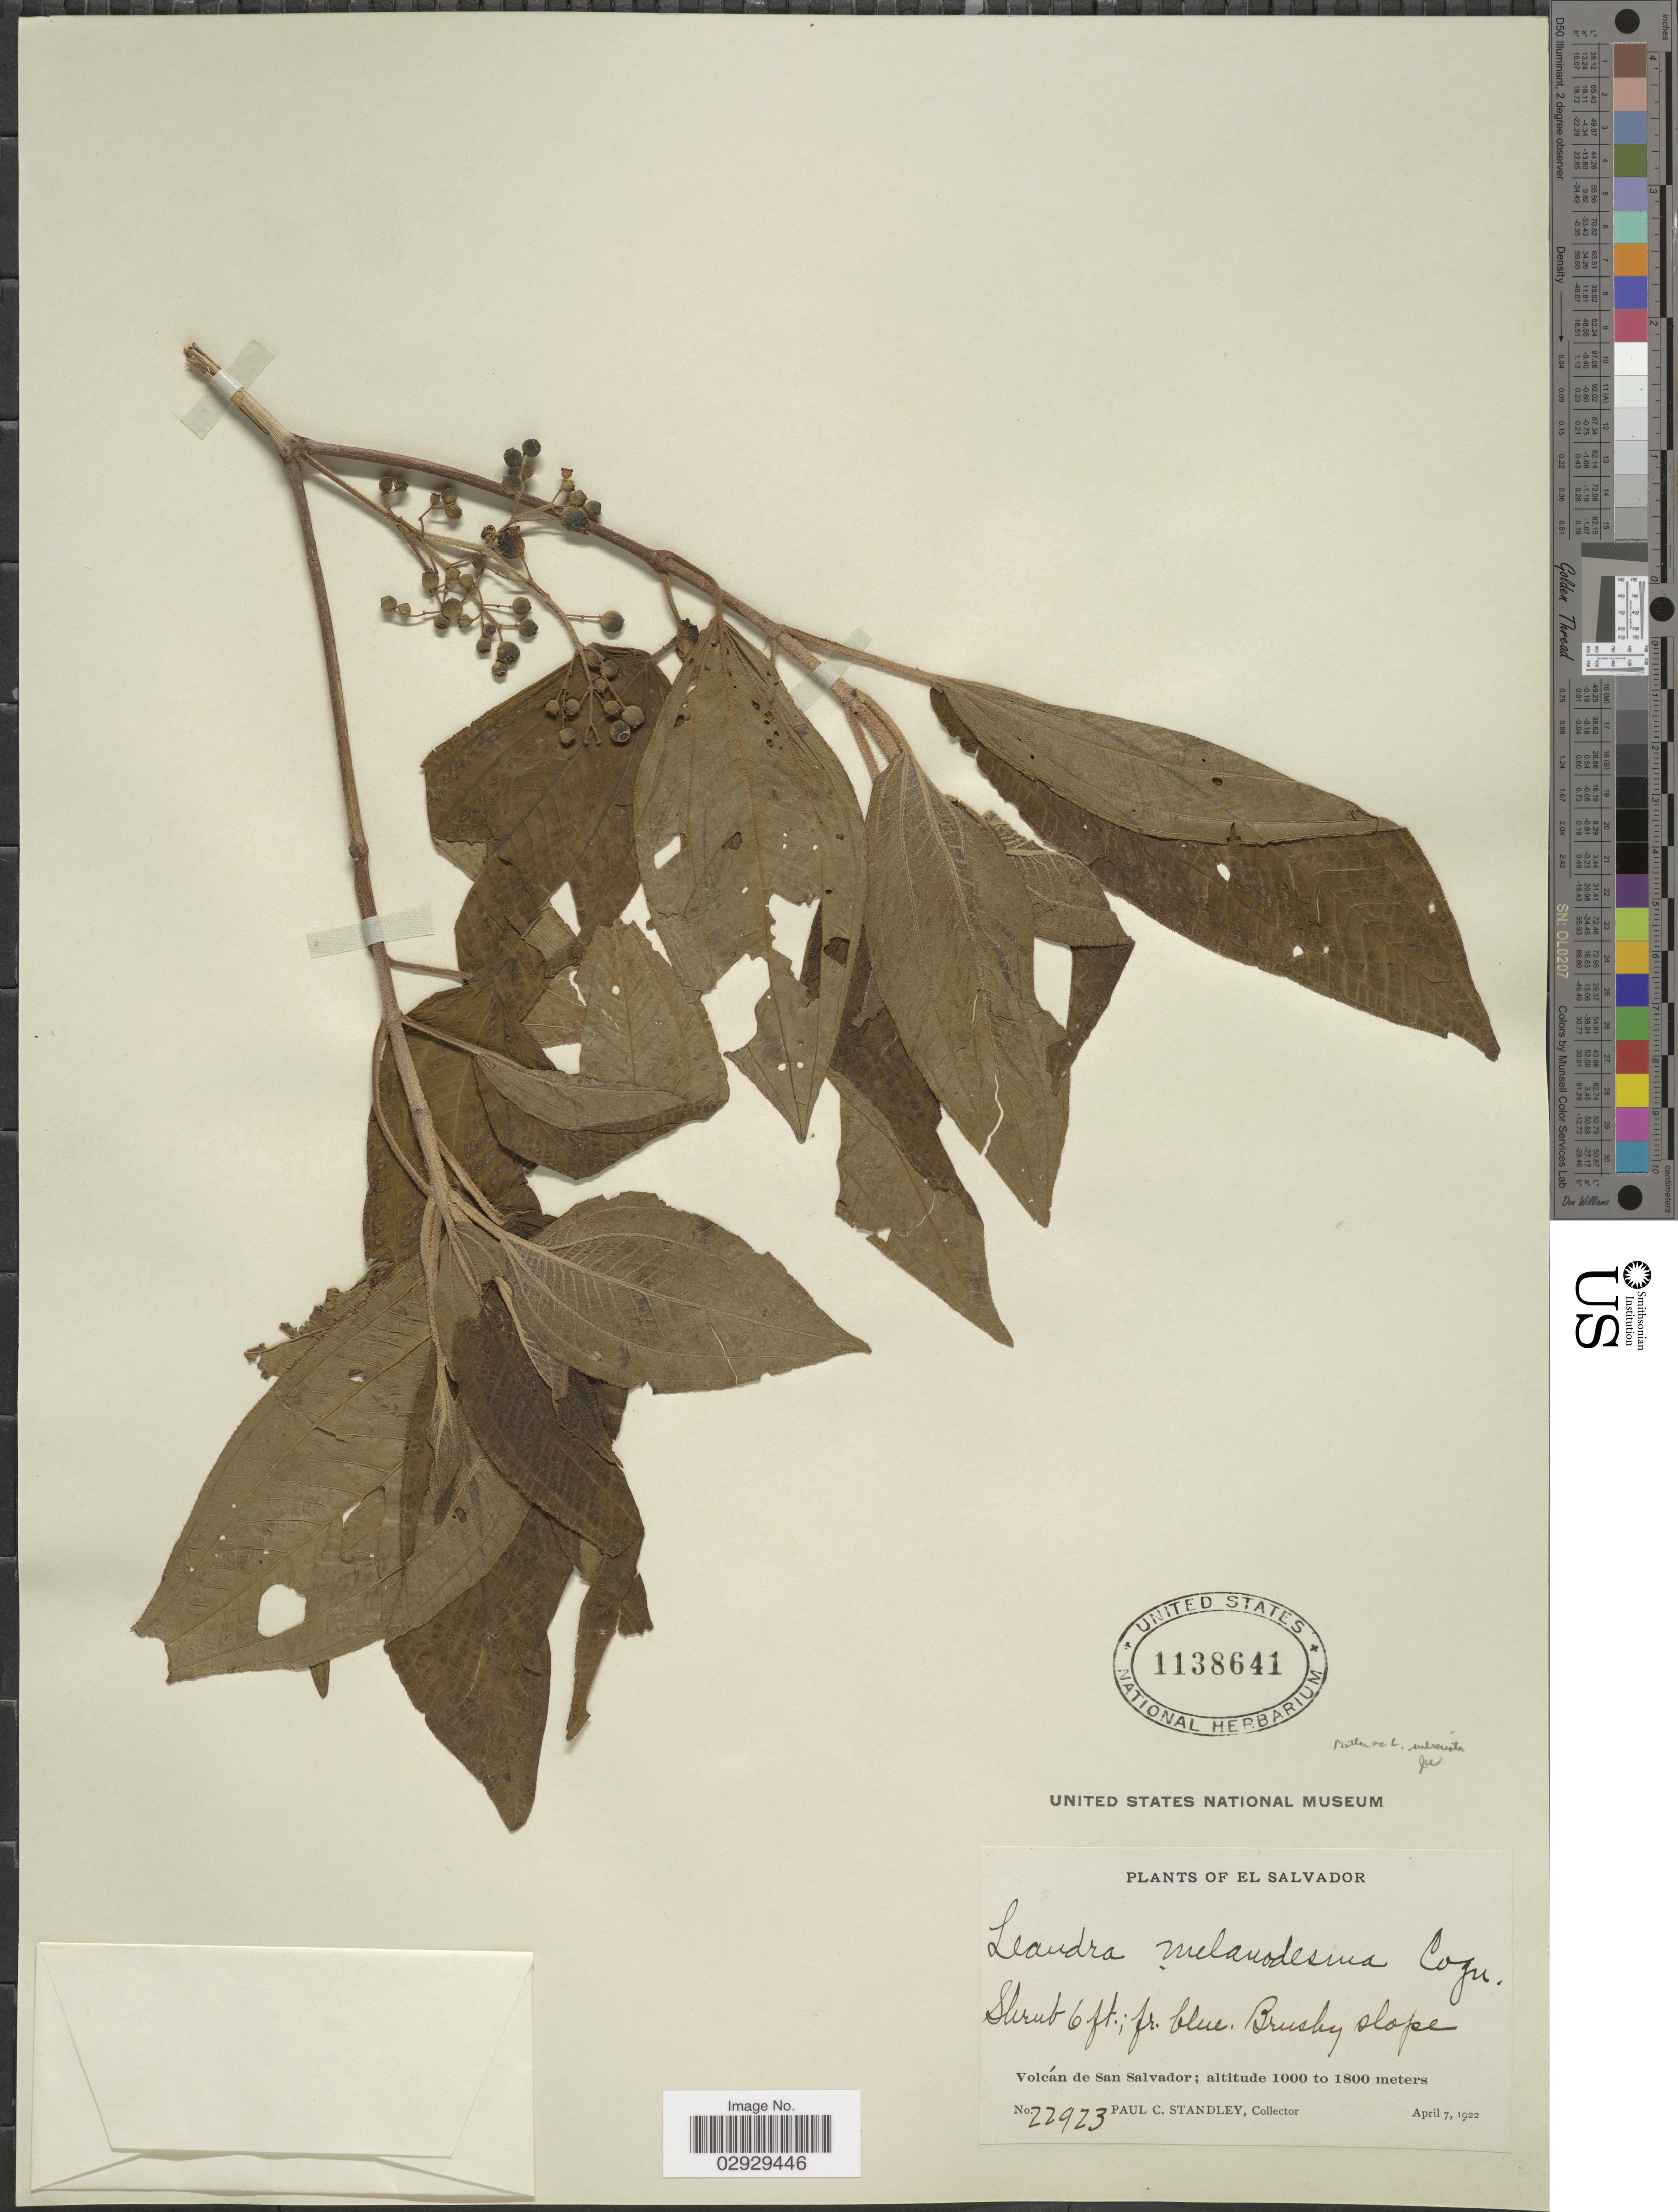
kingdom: Plantae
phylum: Tracheophyta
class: Magnoliopsida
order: Myrtales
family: Melastomataceae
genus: Leandra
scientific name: Leandra subseriata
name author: (Naudin) Cogn.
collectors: P. C. Standley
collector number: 22923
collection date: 1922-04-07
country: El Salvador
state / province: San Salvador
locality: Volcán de San Salvador.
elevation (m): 1000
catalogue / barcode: US 1138641